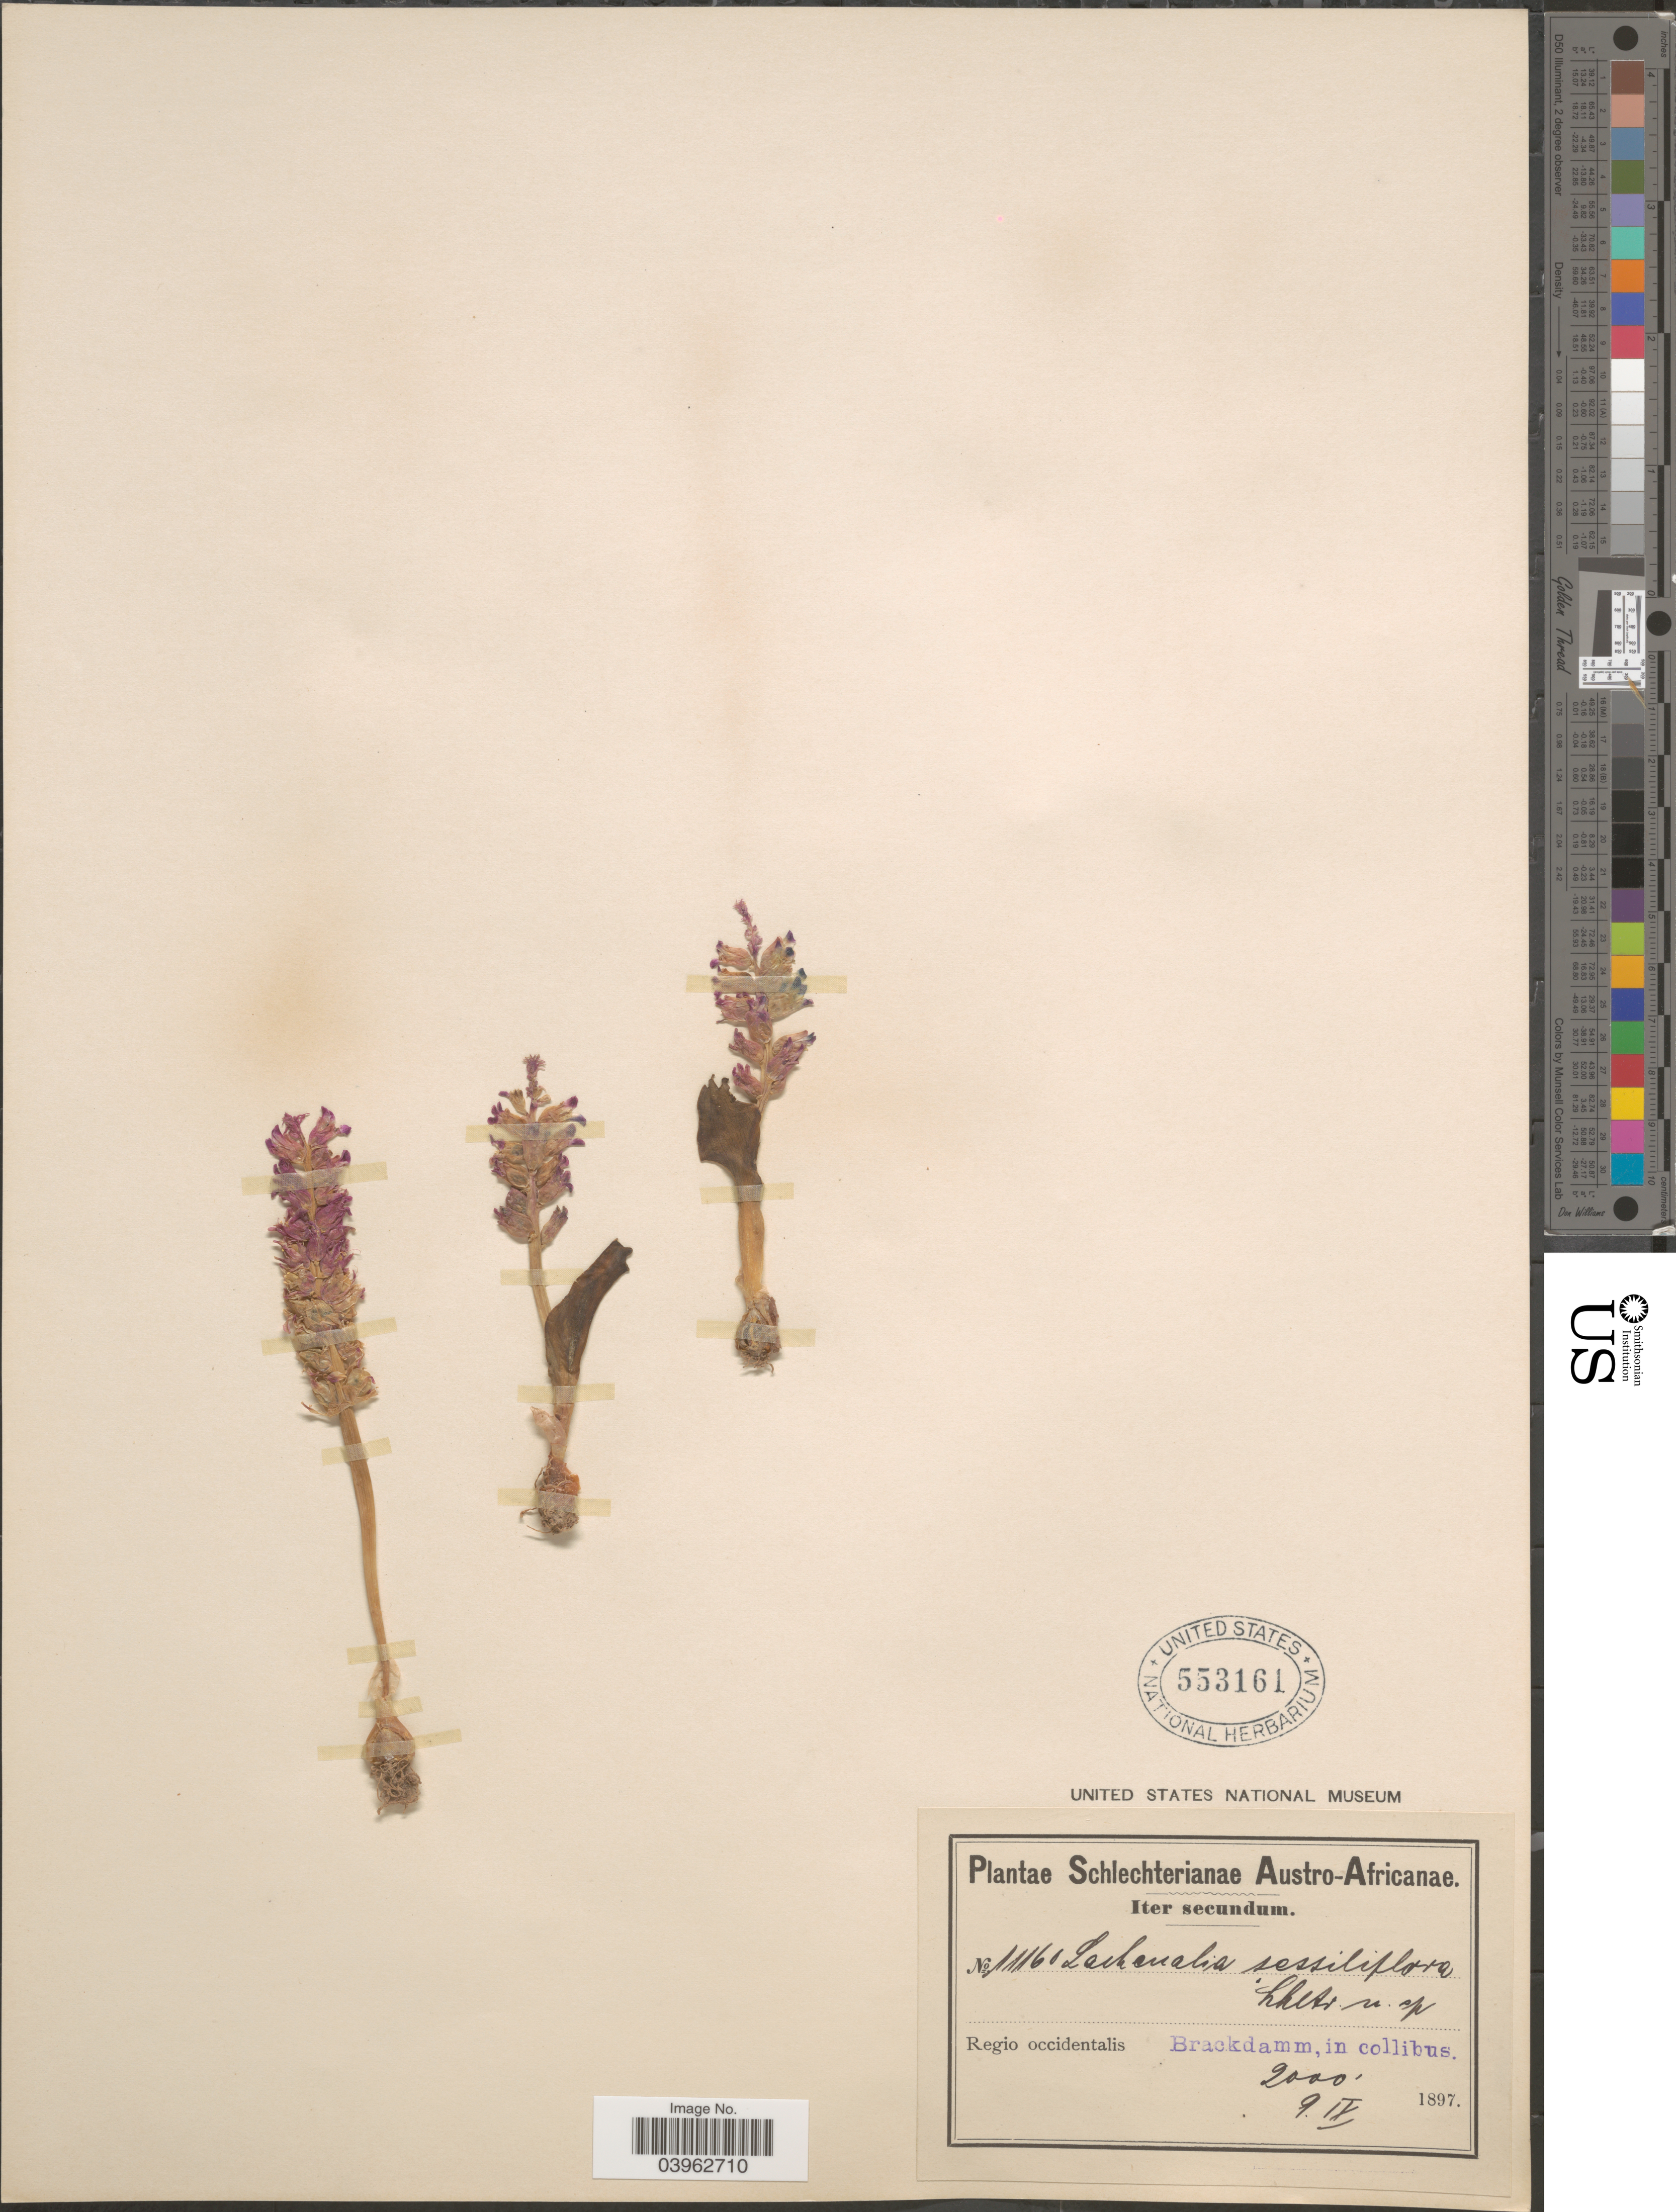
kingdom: Plantae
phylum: Tracheophyta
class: Liliopsida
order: Asparagales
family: Asparagaceae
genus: Lachenalia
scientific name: Lachenalia sp.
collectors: Schlechter, --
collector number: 11160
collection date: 1897-09-09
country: South Africa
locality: Austro-Africanae. Regio occidentalis Brackdamm, in collibus.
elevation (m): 610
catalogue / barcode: US 553161